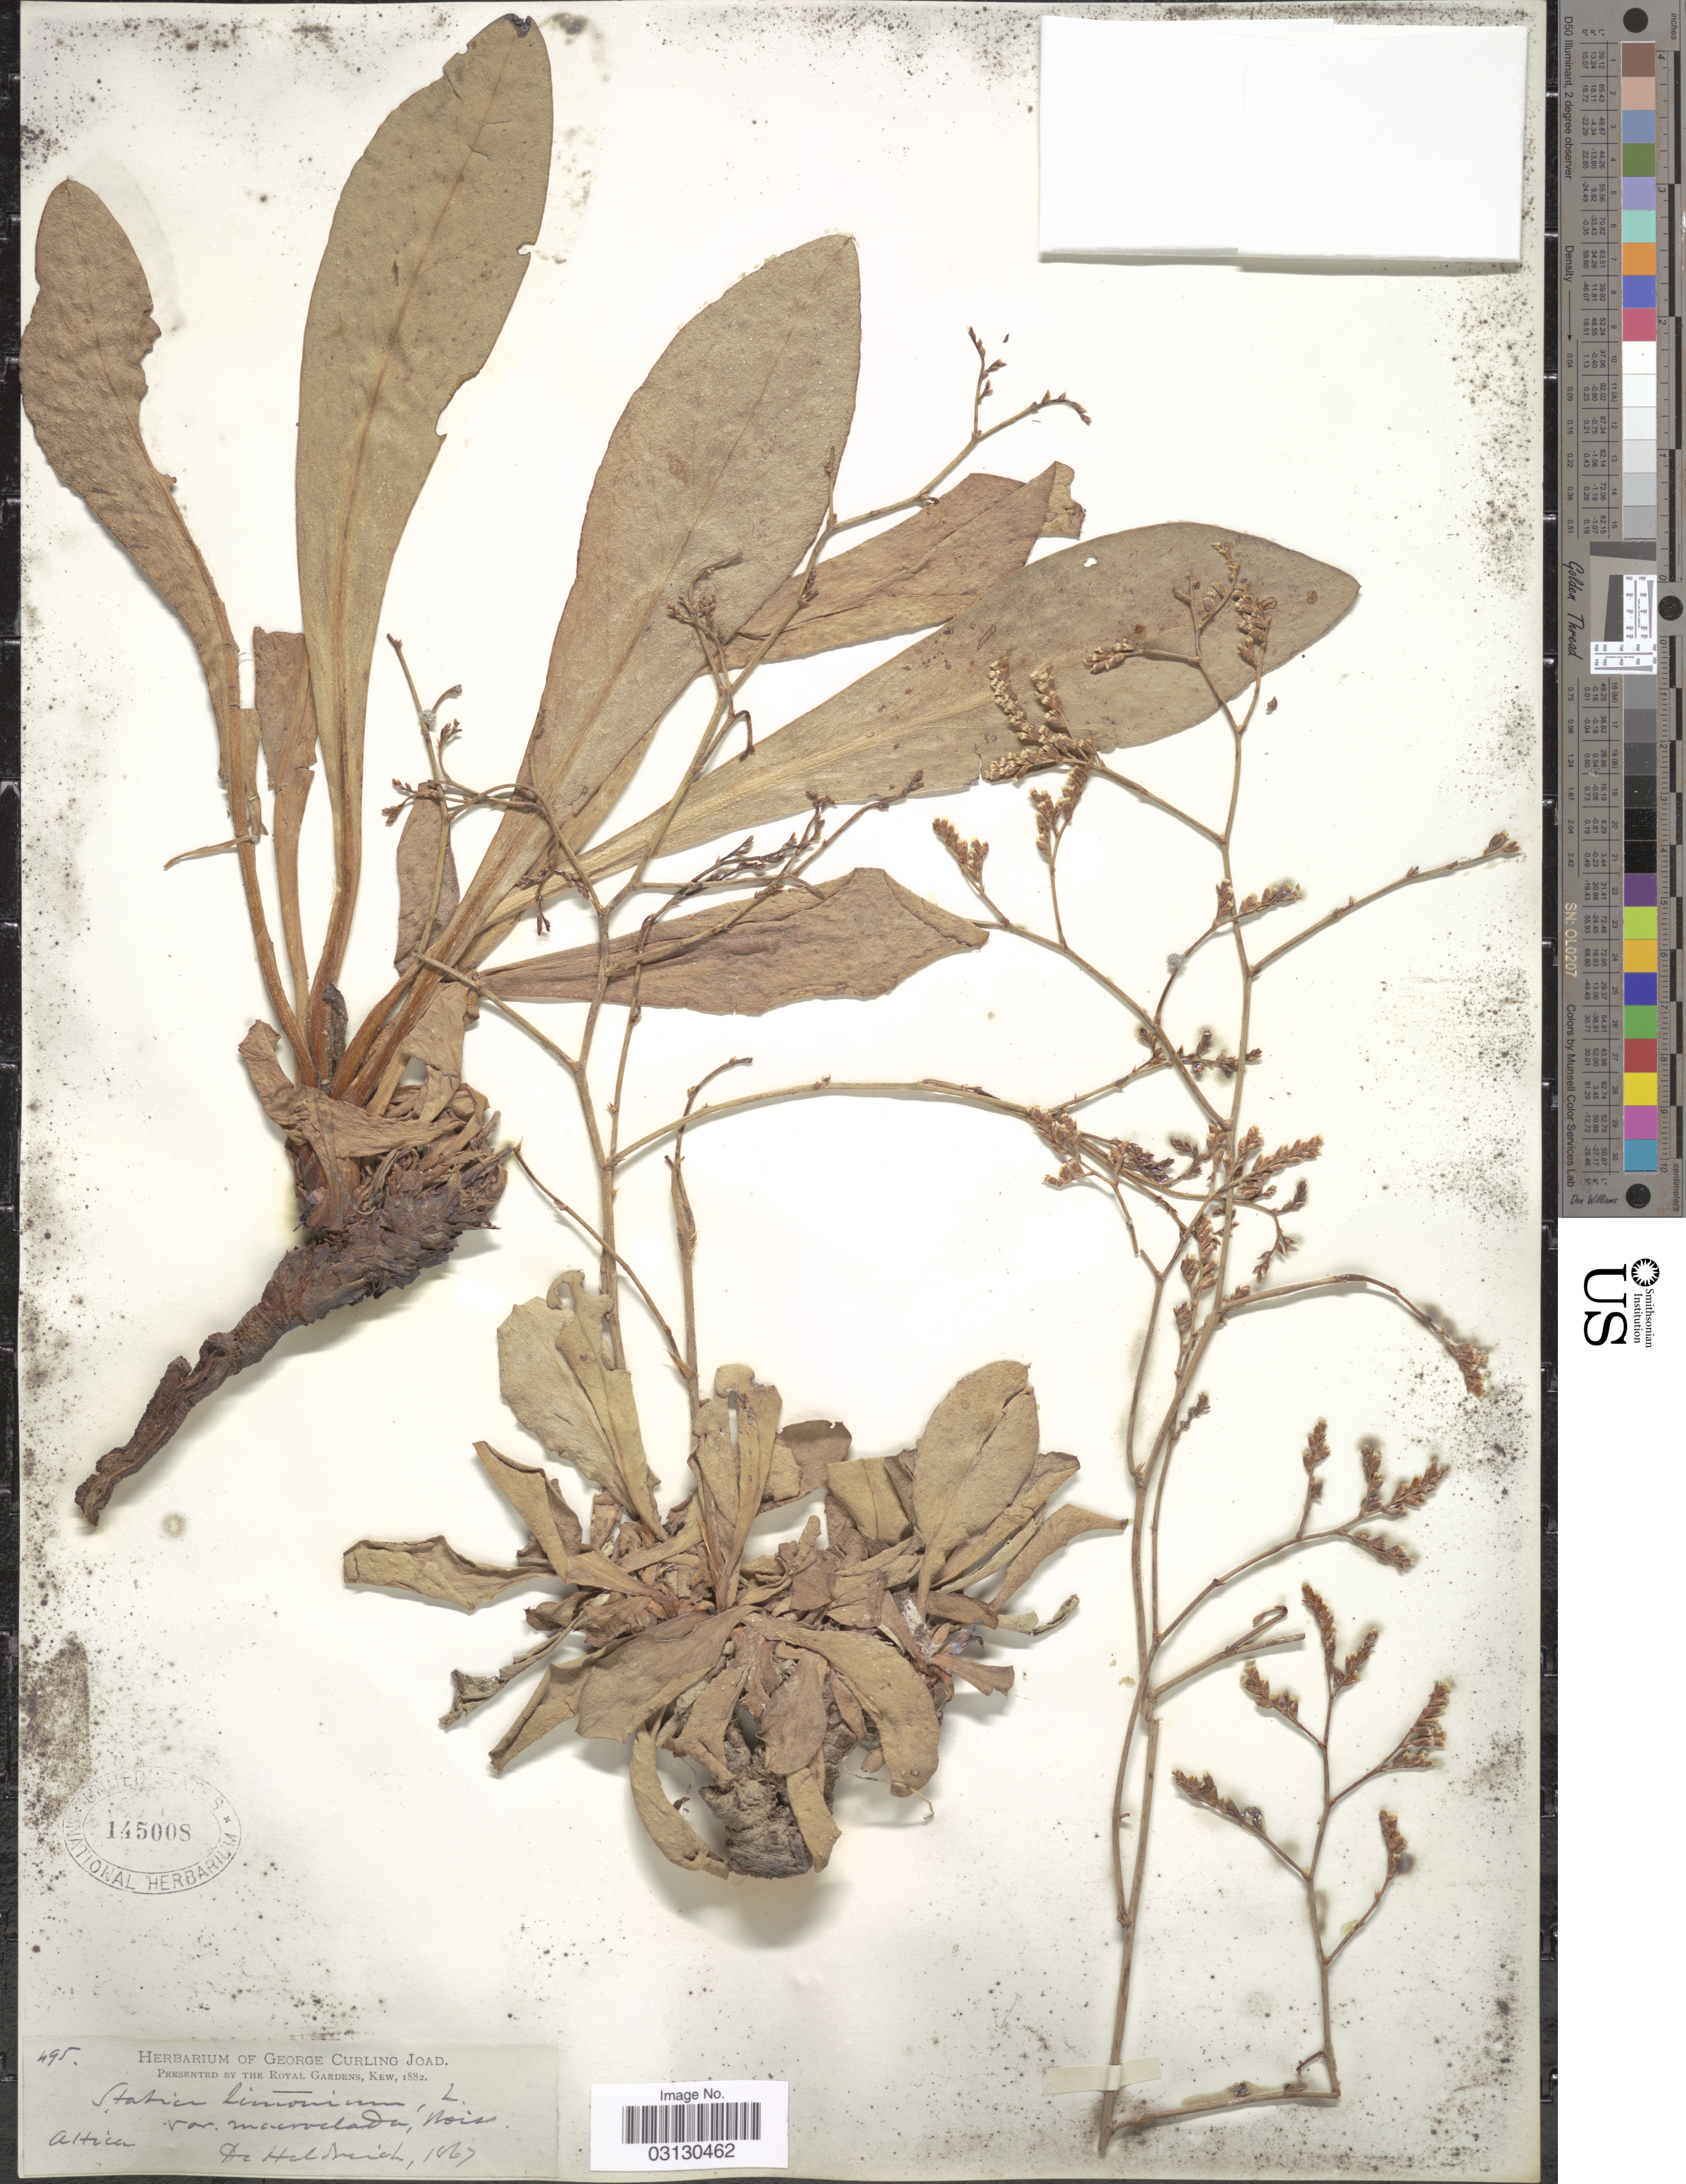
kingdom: Plantae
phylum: Tracheophyta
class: Magnoliopsida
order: Caryophyllales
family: Plumbaginaceae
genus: Limonium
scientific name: Limonium limonium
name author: (L.) A.Lyons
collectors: -. De Heldreich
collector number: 495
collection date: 1867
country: Greece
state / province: Attica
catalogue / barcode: US 145008